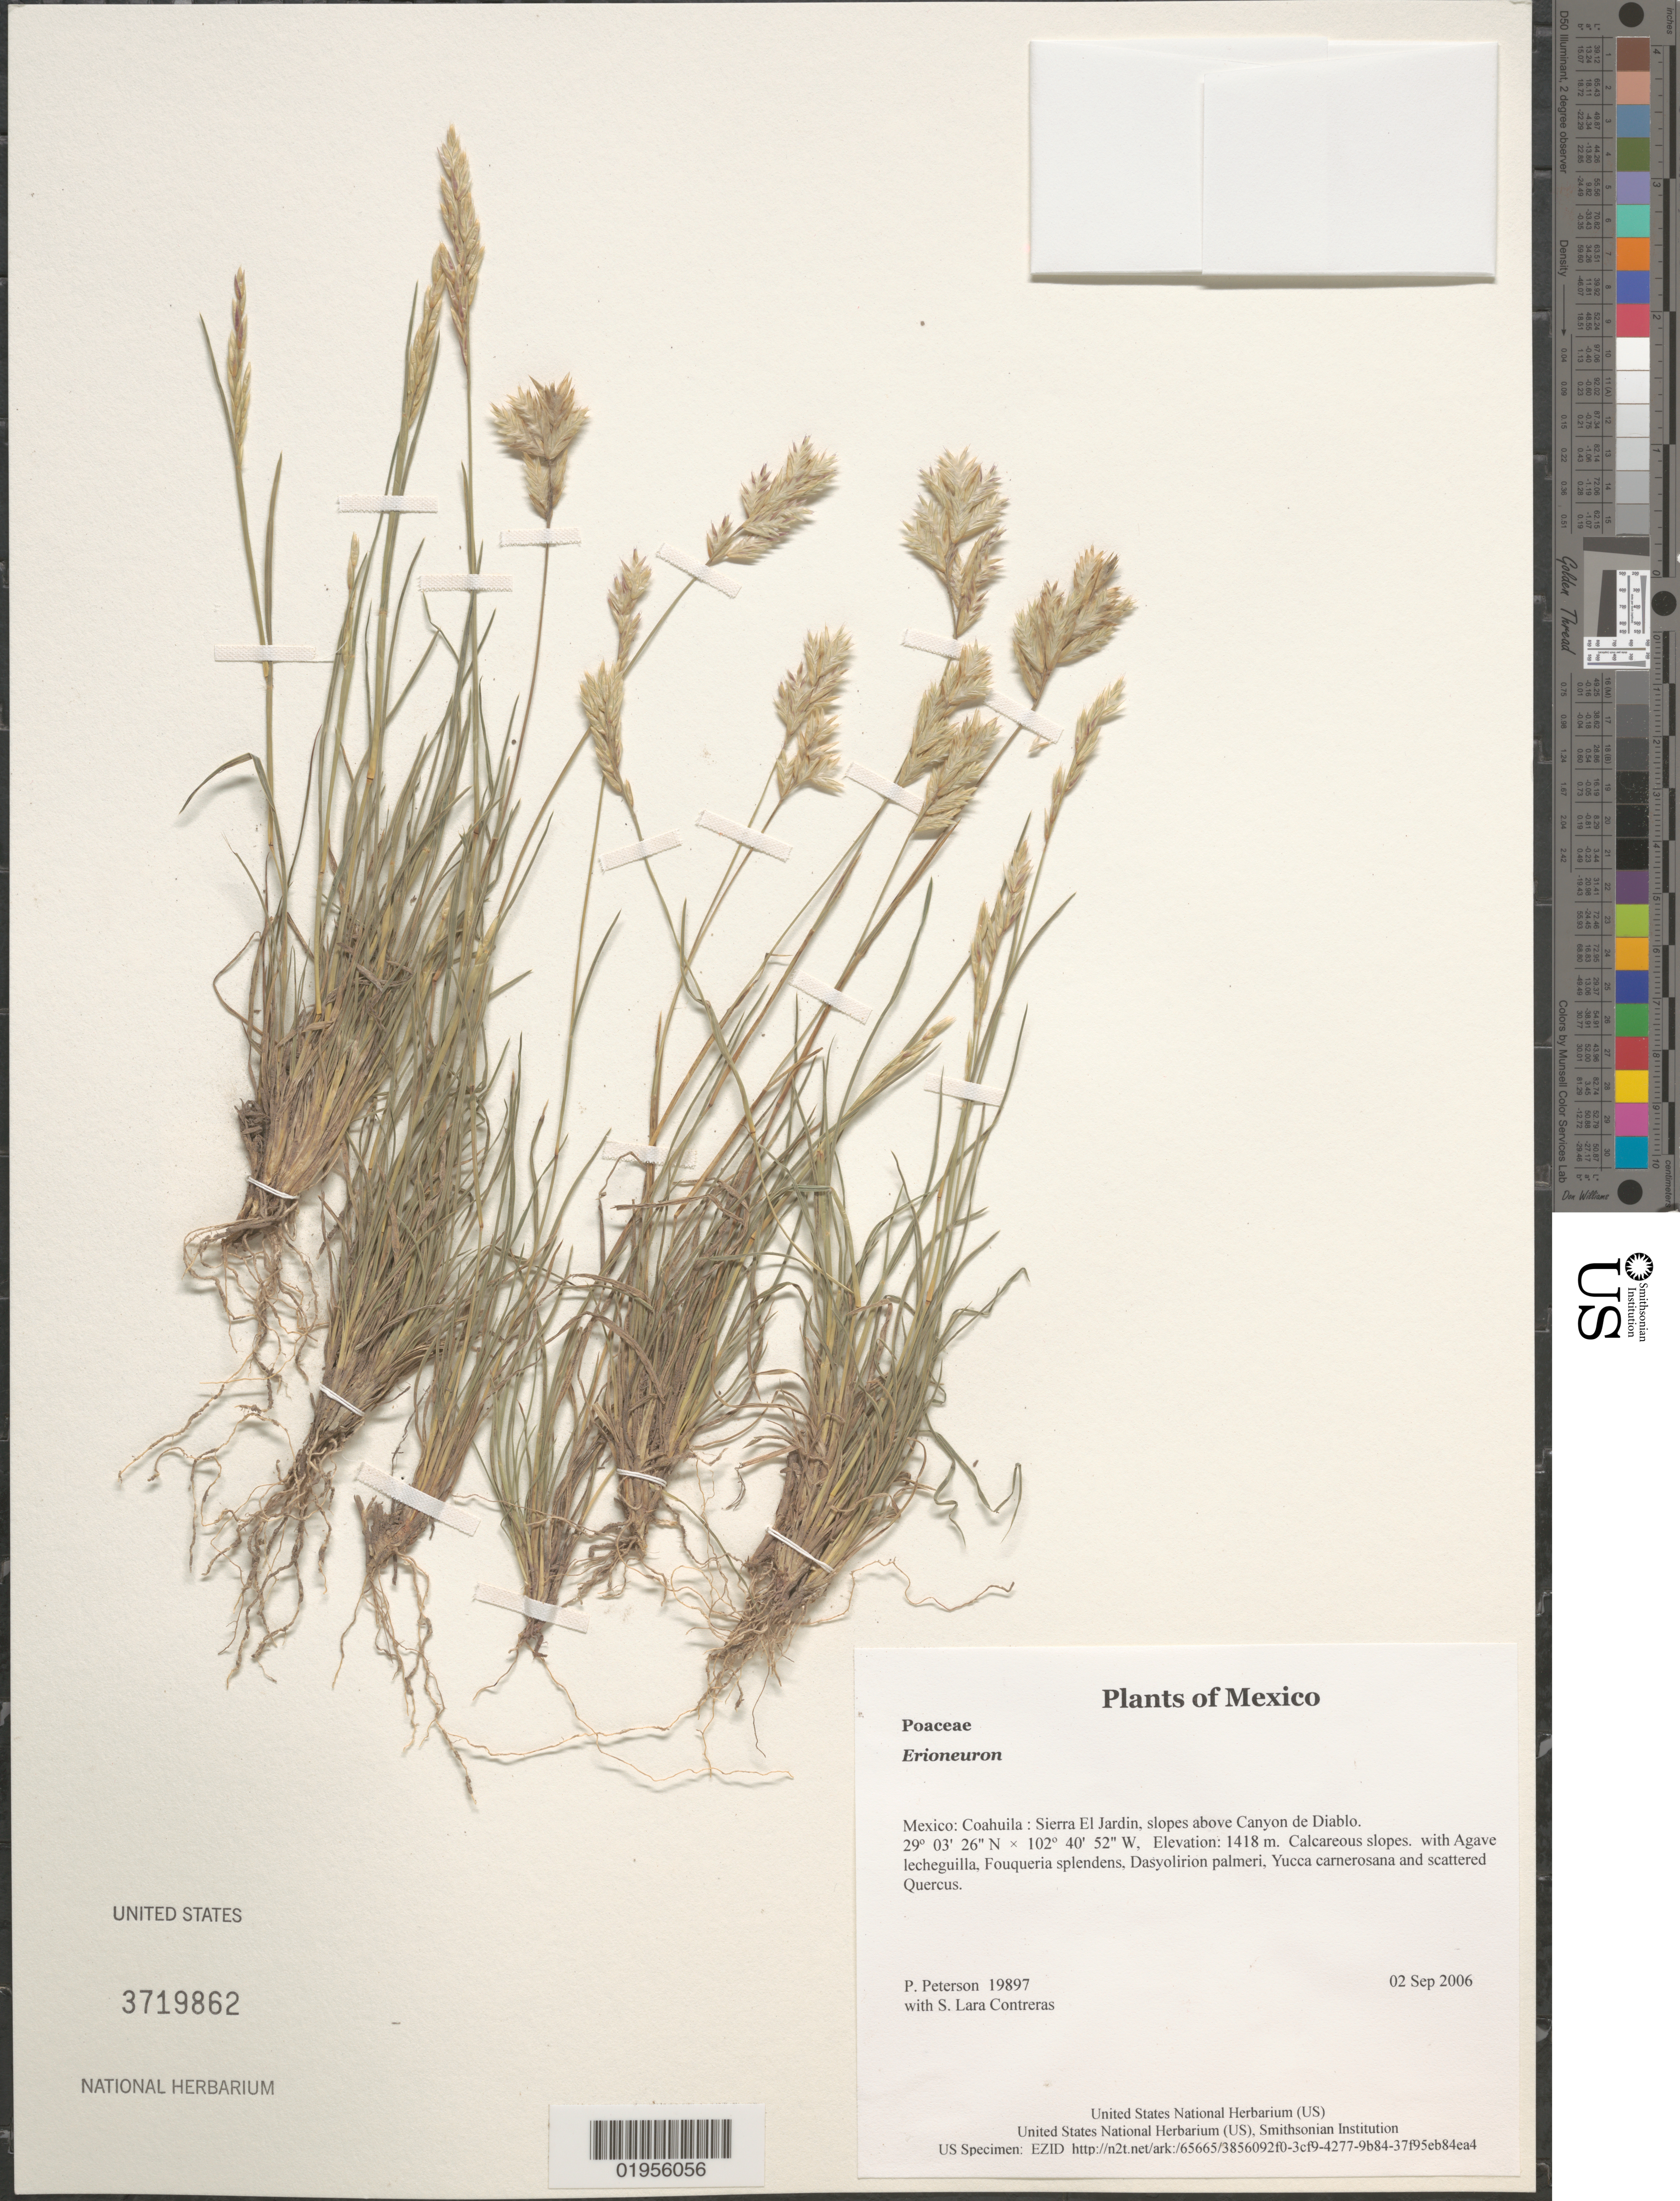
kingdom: Plantae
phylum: Tracheophyta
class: Liliopsida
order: Poales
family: Poaceae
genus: Erioneuron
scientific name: Erioneuron sp.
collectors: P. M. Peterson & S. Lara Contreras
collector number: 19897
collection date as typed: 02 Sep 2006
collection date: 2006-09-02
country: Mexico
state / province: Coahuila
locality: Sierra El Jardin, slopes above Canyon de Diablo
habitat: Calcareous slopes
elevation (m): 1418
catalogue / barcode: US 3719862